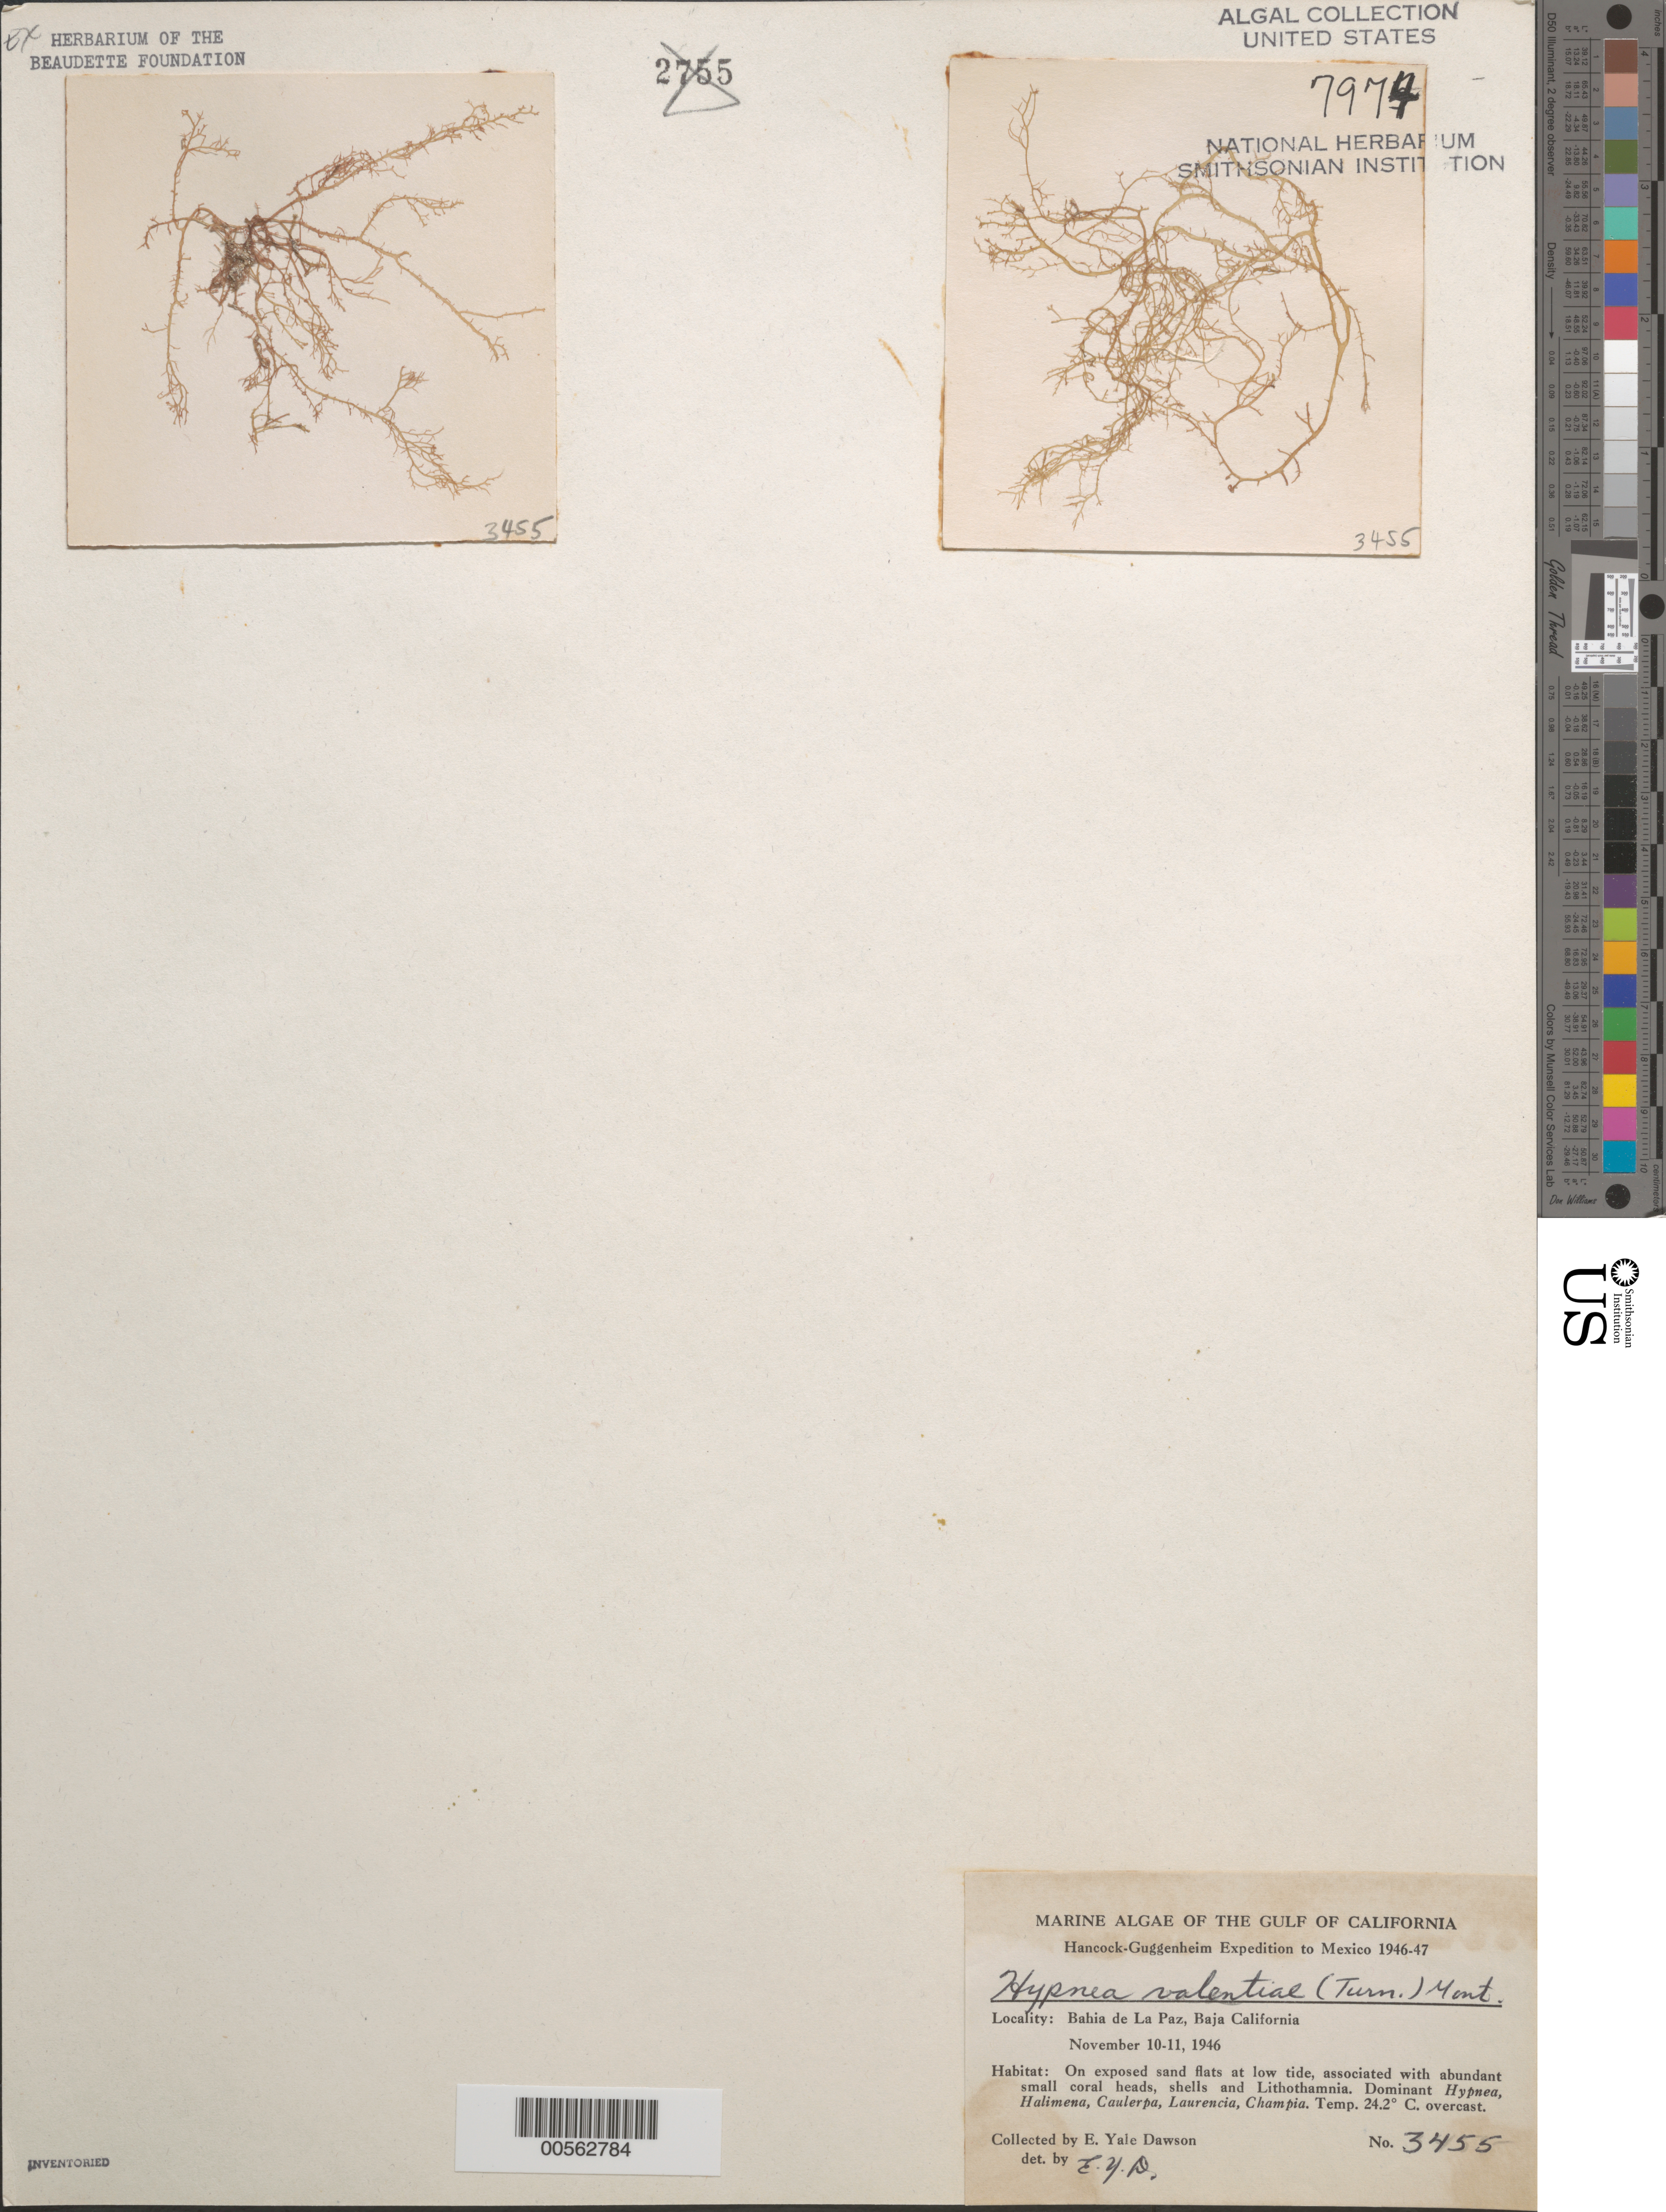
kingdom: Plantae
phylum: Rhodophyta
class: Florideophyceae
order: Gigartinales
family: Cystocloniaceae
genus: Hypnea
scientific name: Hypnea valentiae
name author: (Turner) Mont.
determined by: Dawson, E. Y.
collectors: E. Y. Dawson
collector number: EYD 3455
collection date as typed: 10 Nov 1946 TO 11 Nov 1946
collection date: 1946-11-10/1946-11-11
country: Mexico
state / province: Baja California Sur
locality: Bahia de La Paz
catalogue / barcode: US 7974